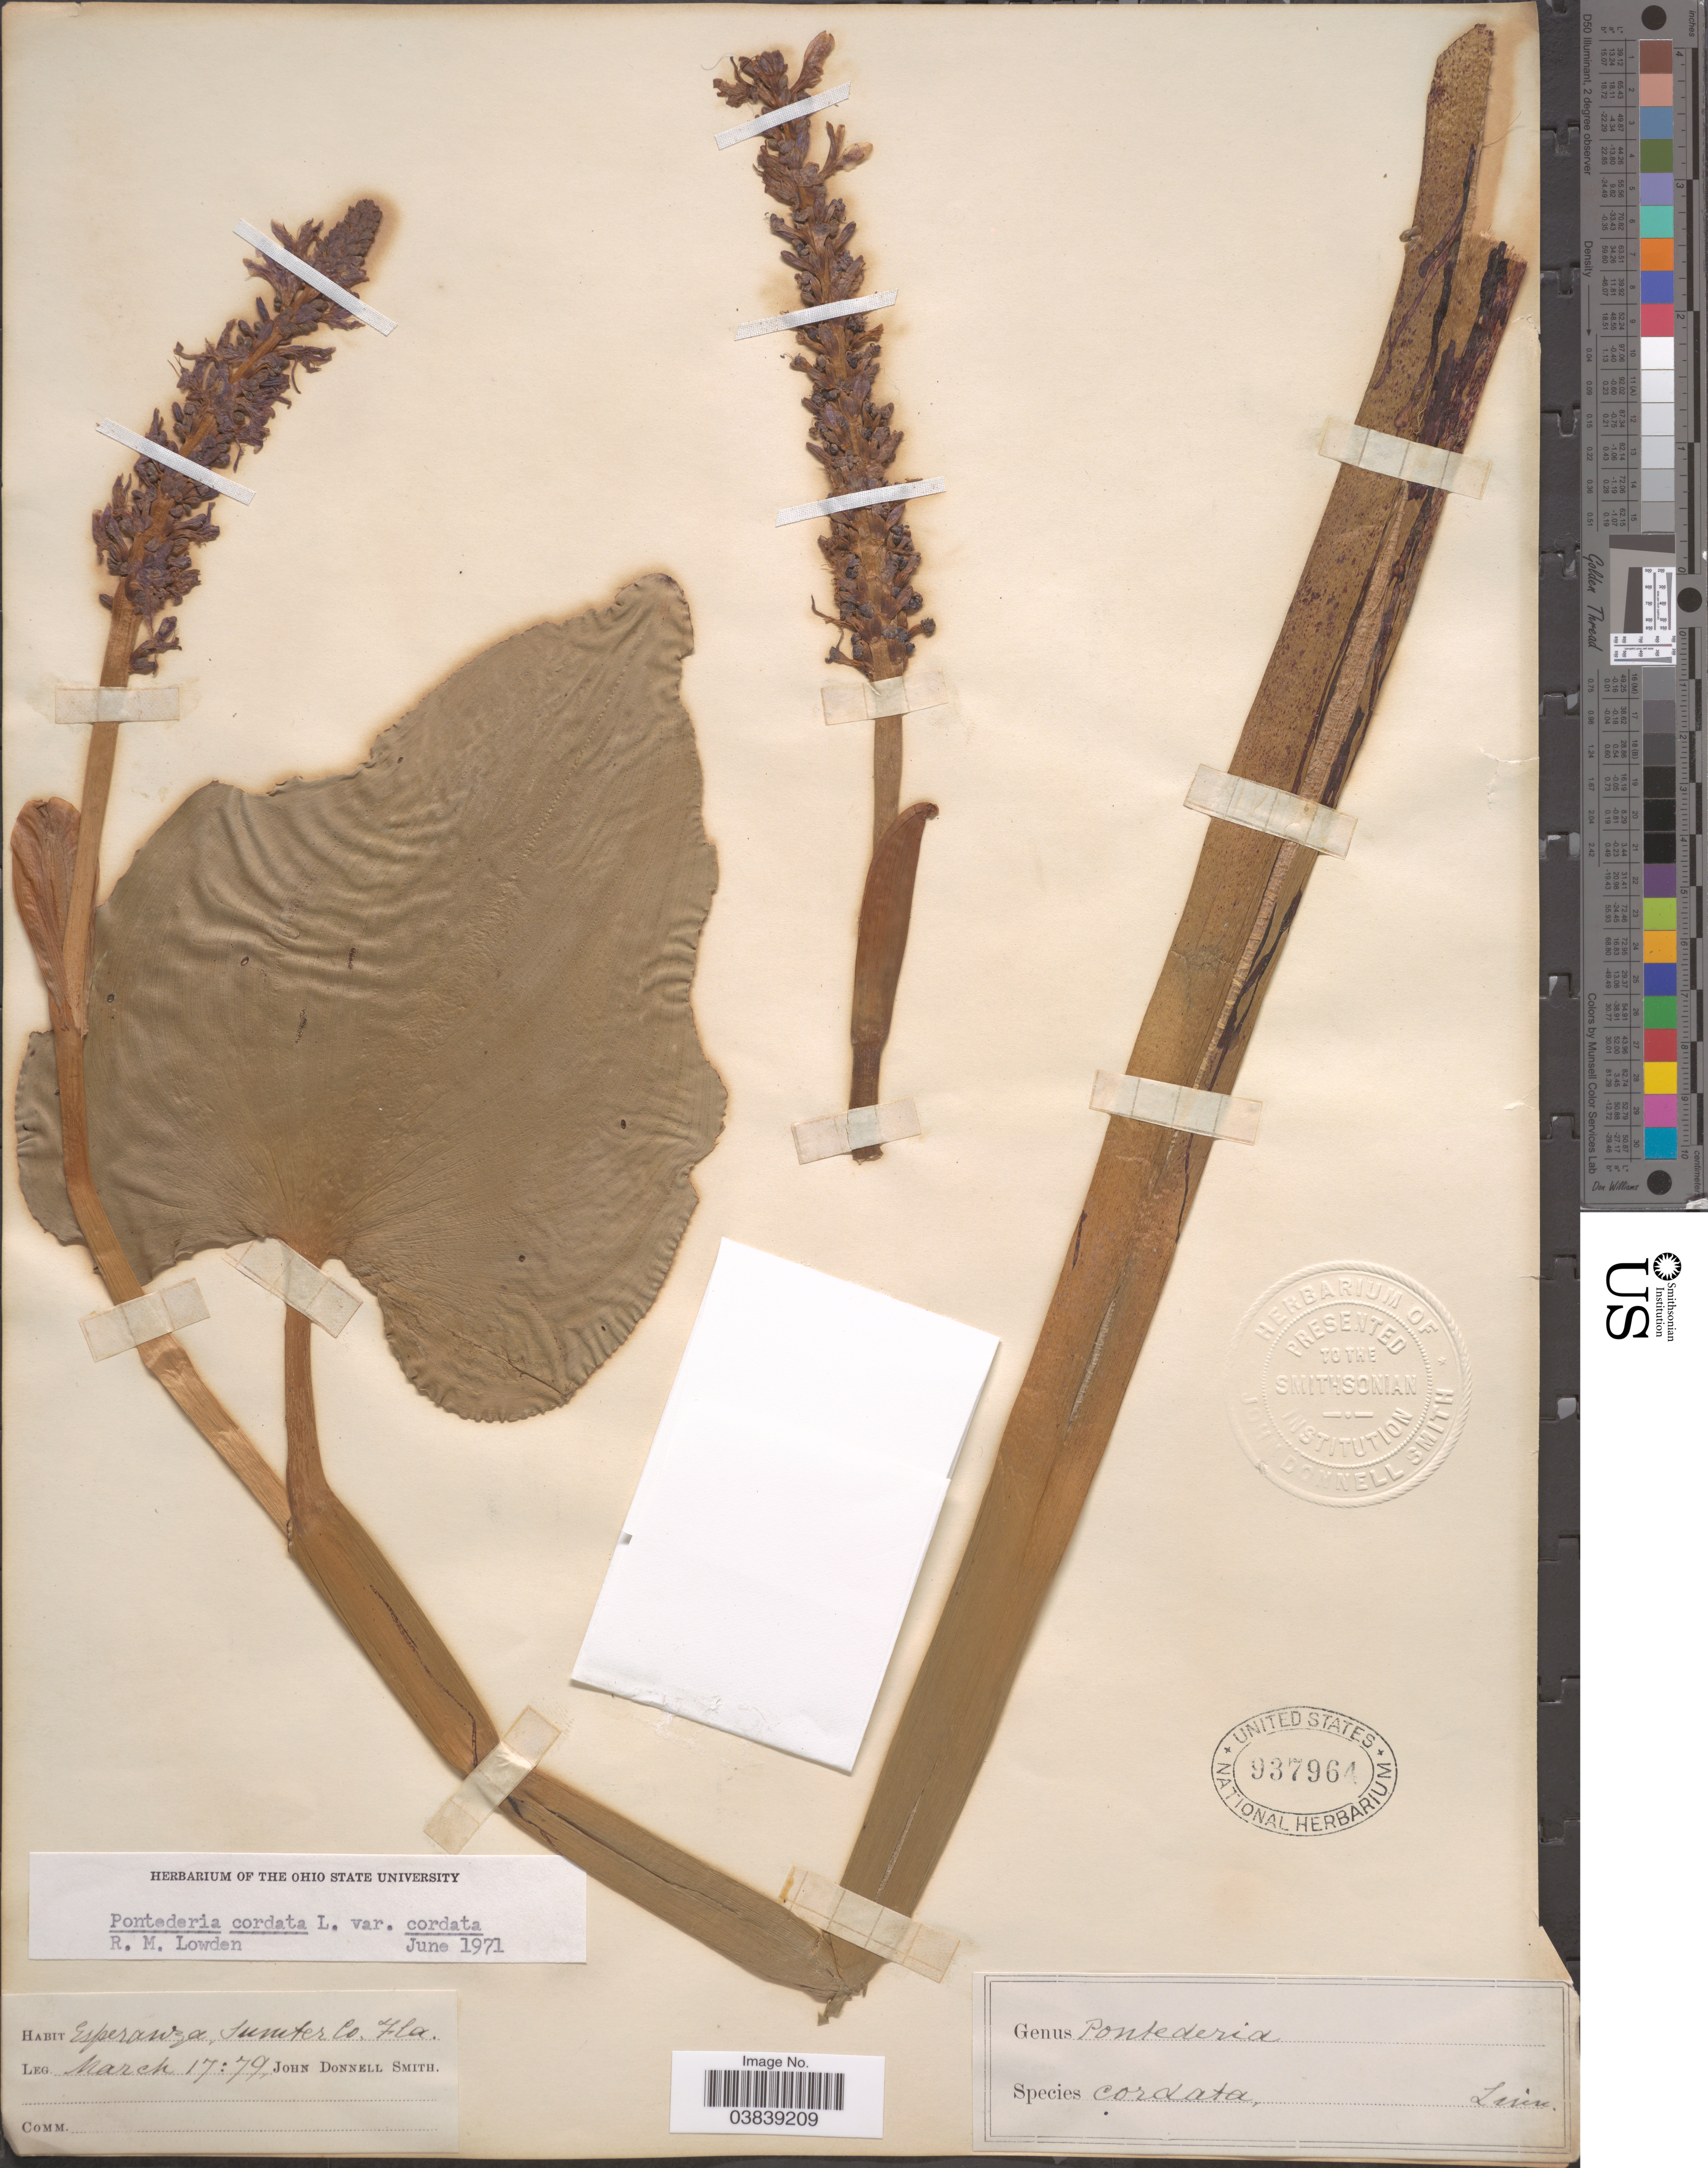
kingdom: Plantae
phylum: Tracheophyta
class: Liliopsida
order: Commelinales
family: Pontederiaceae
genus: Pontederia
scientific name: Pontederia cordata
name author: L.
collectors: J. Donnell Smith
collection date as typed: Transcribed d/m/y: 17/3/79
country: United States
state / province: Florida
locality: Esperanza, Sumter Co.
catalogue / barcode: US 937964